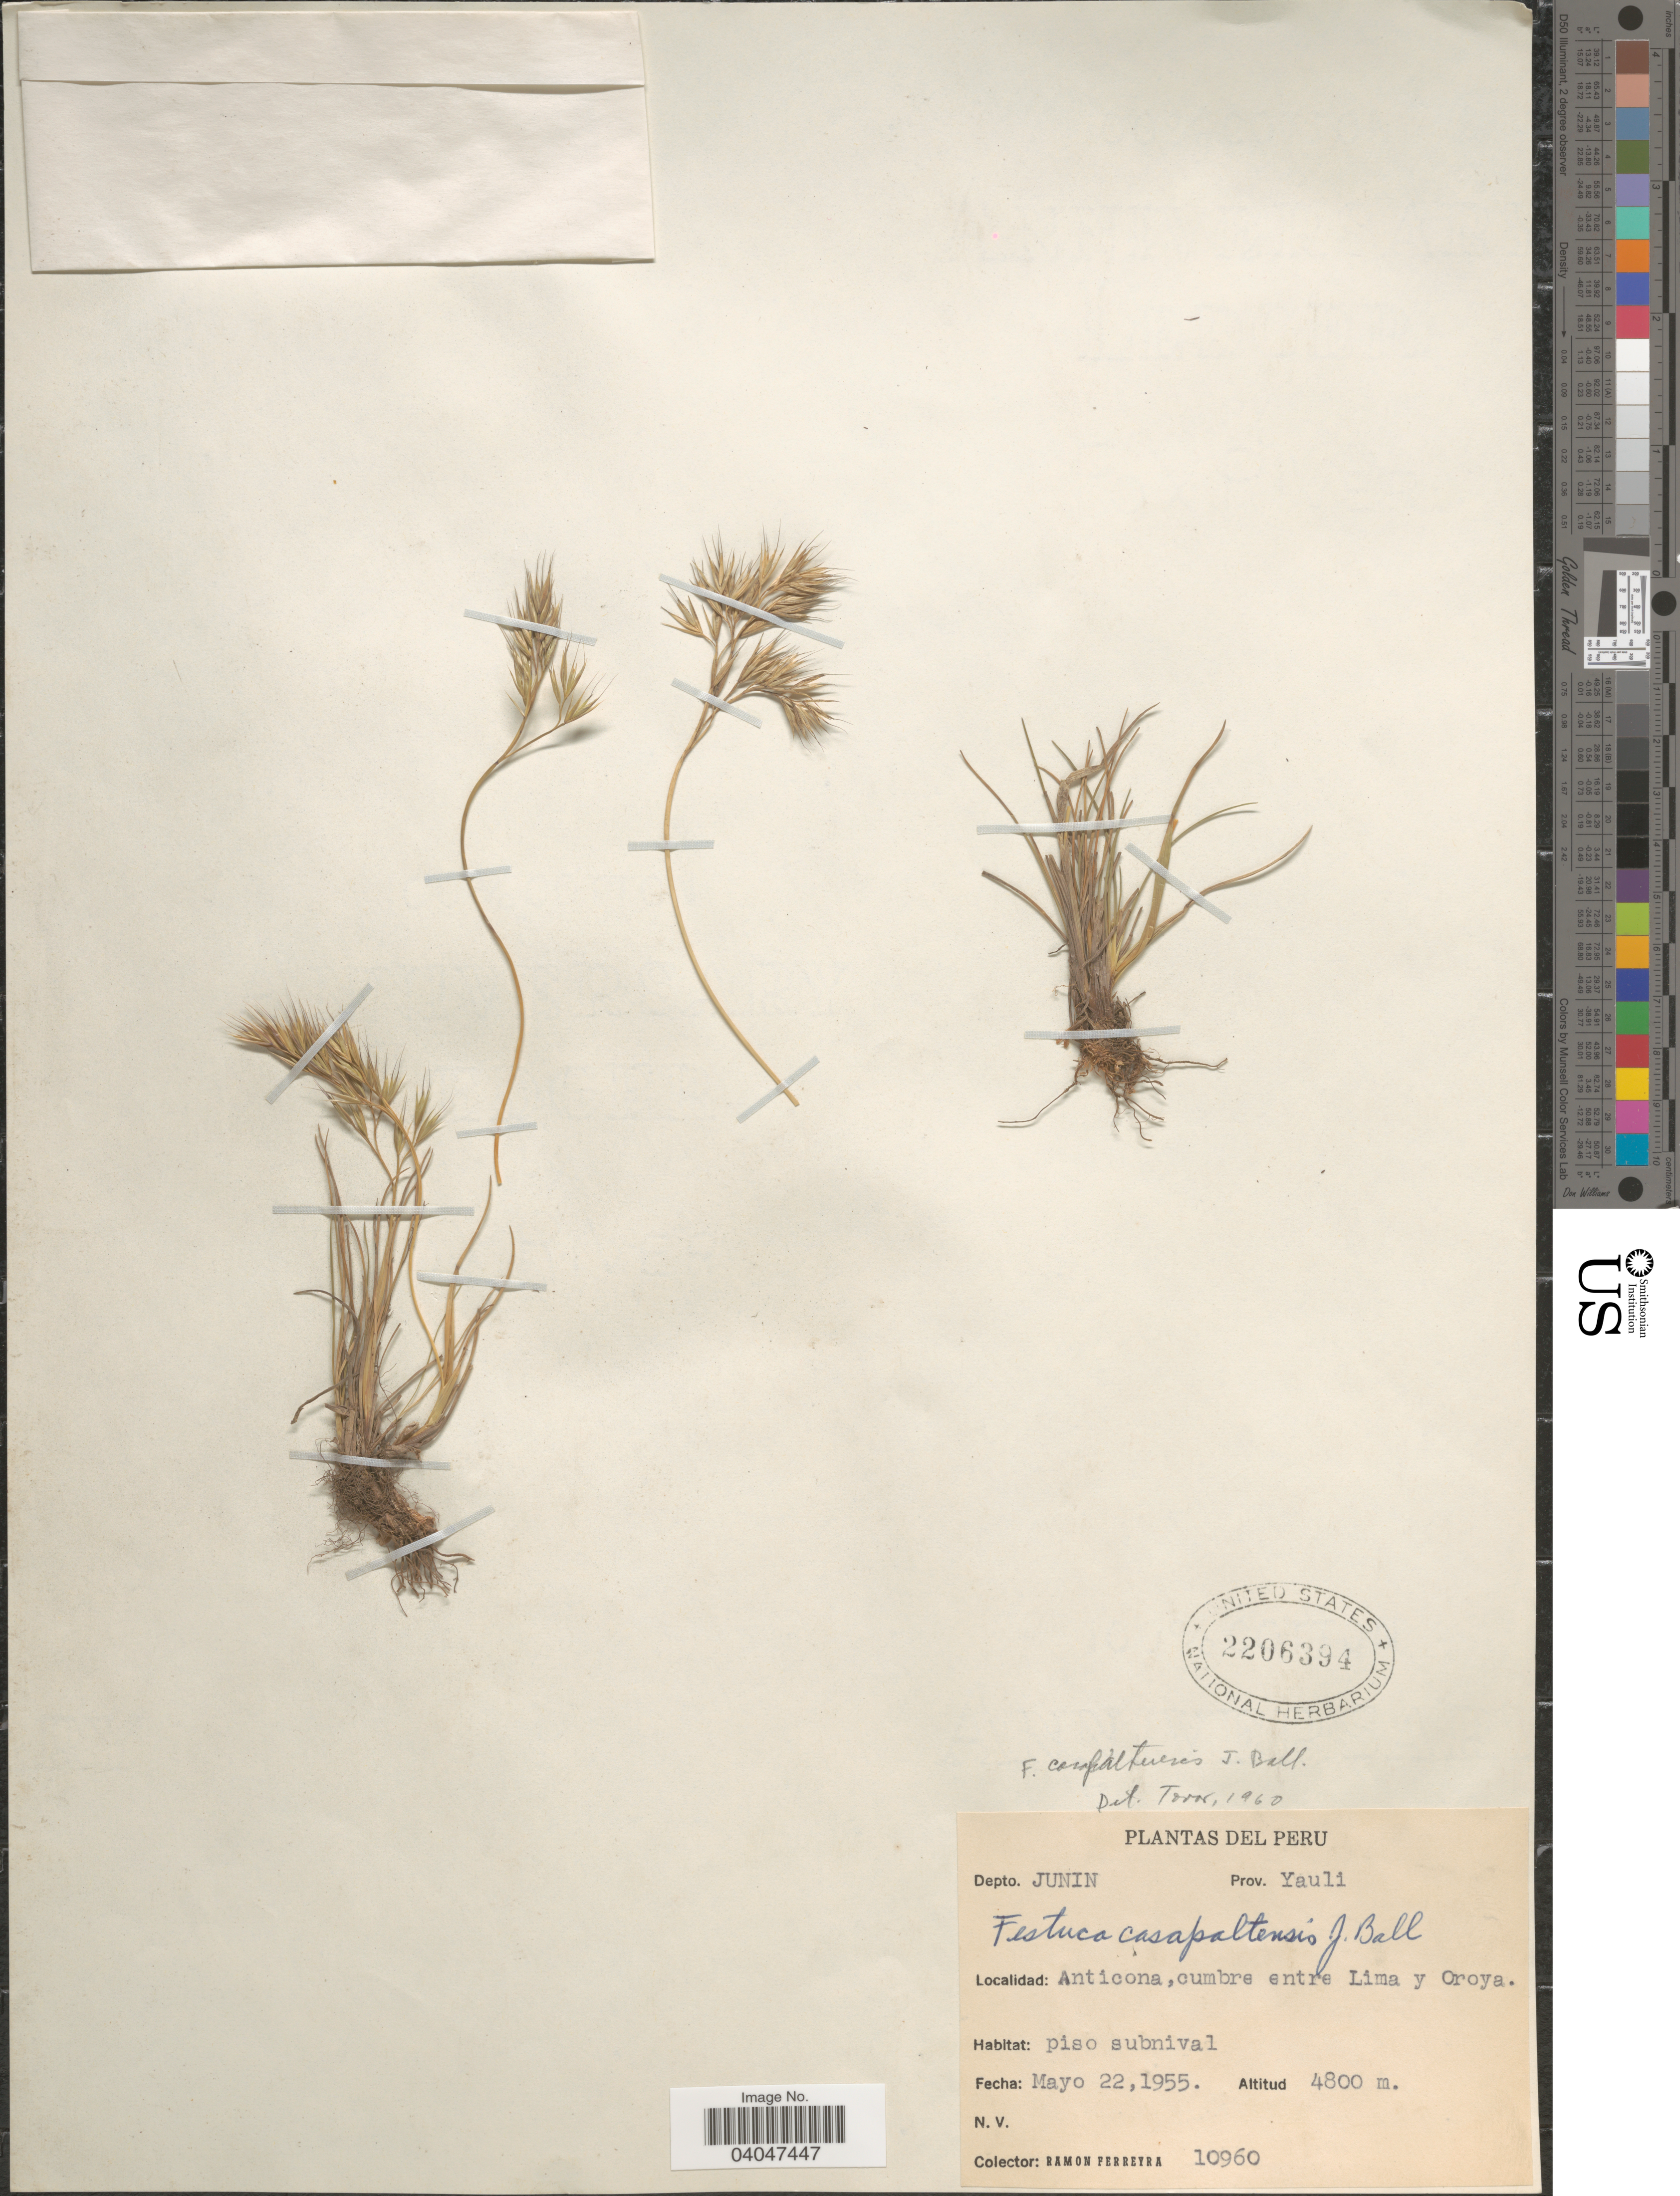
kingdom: Plantae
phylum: Tracheophyta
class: Liliopsida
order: Poales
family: Poaceae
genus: Festuca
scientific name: Festuca casapaltensis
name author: Ball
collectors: R. A. Ferreyra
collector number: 10960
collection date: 1955-05-22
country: Peru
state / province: Junín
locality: Depto. Junin. Prov. Yauli. Anticona, cumbre entre Lima y Oroya.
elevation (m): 4800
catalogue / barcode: US 2206394